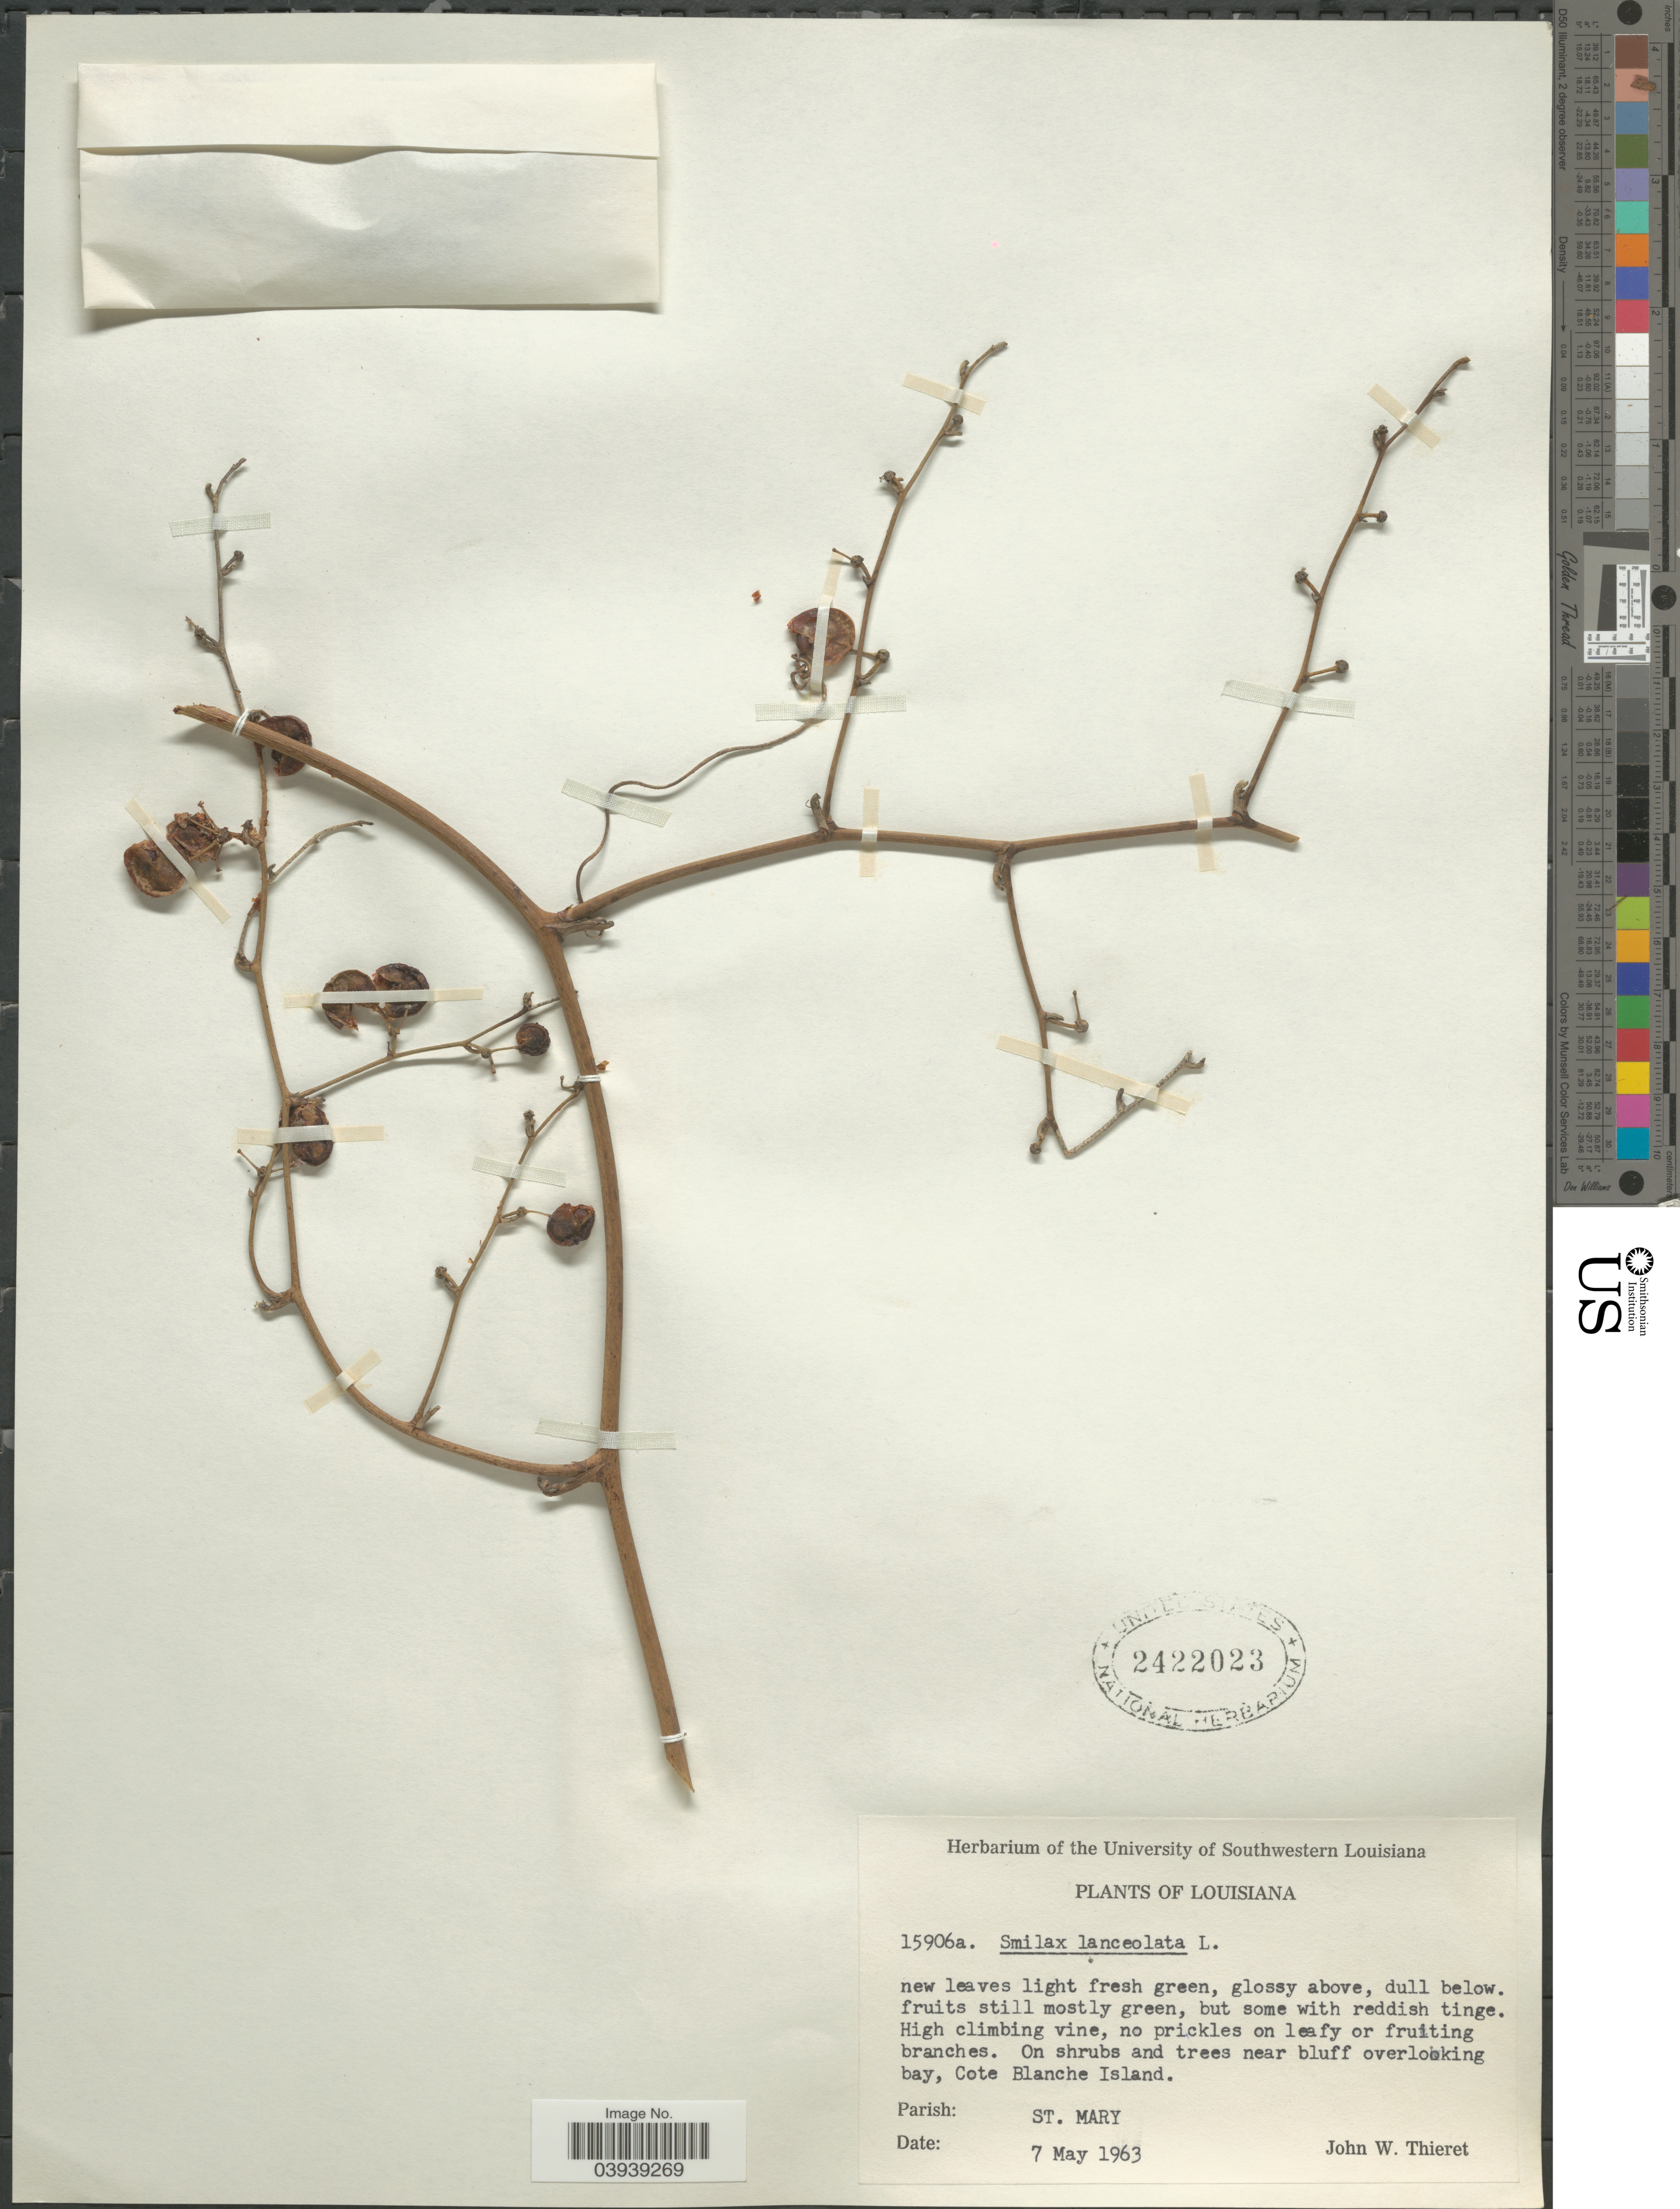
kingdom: Plantae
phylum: Tracheophyta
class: Liliopsida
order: Liliales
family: Smilacaceae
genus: Smilax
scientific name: Smilax smallii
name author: Morong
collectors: J. W. Thieret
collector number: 15906a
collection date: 1963-05-07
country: United States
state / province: Louisiana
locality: On shrubs and trees near bluff overlooking bay, Cote Blanche Island. Parish: St. Mary.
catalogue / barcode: US 2422023